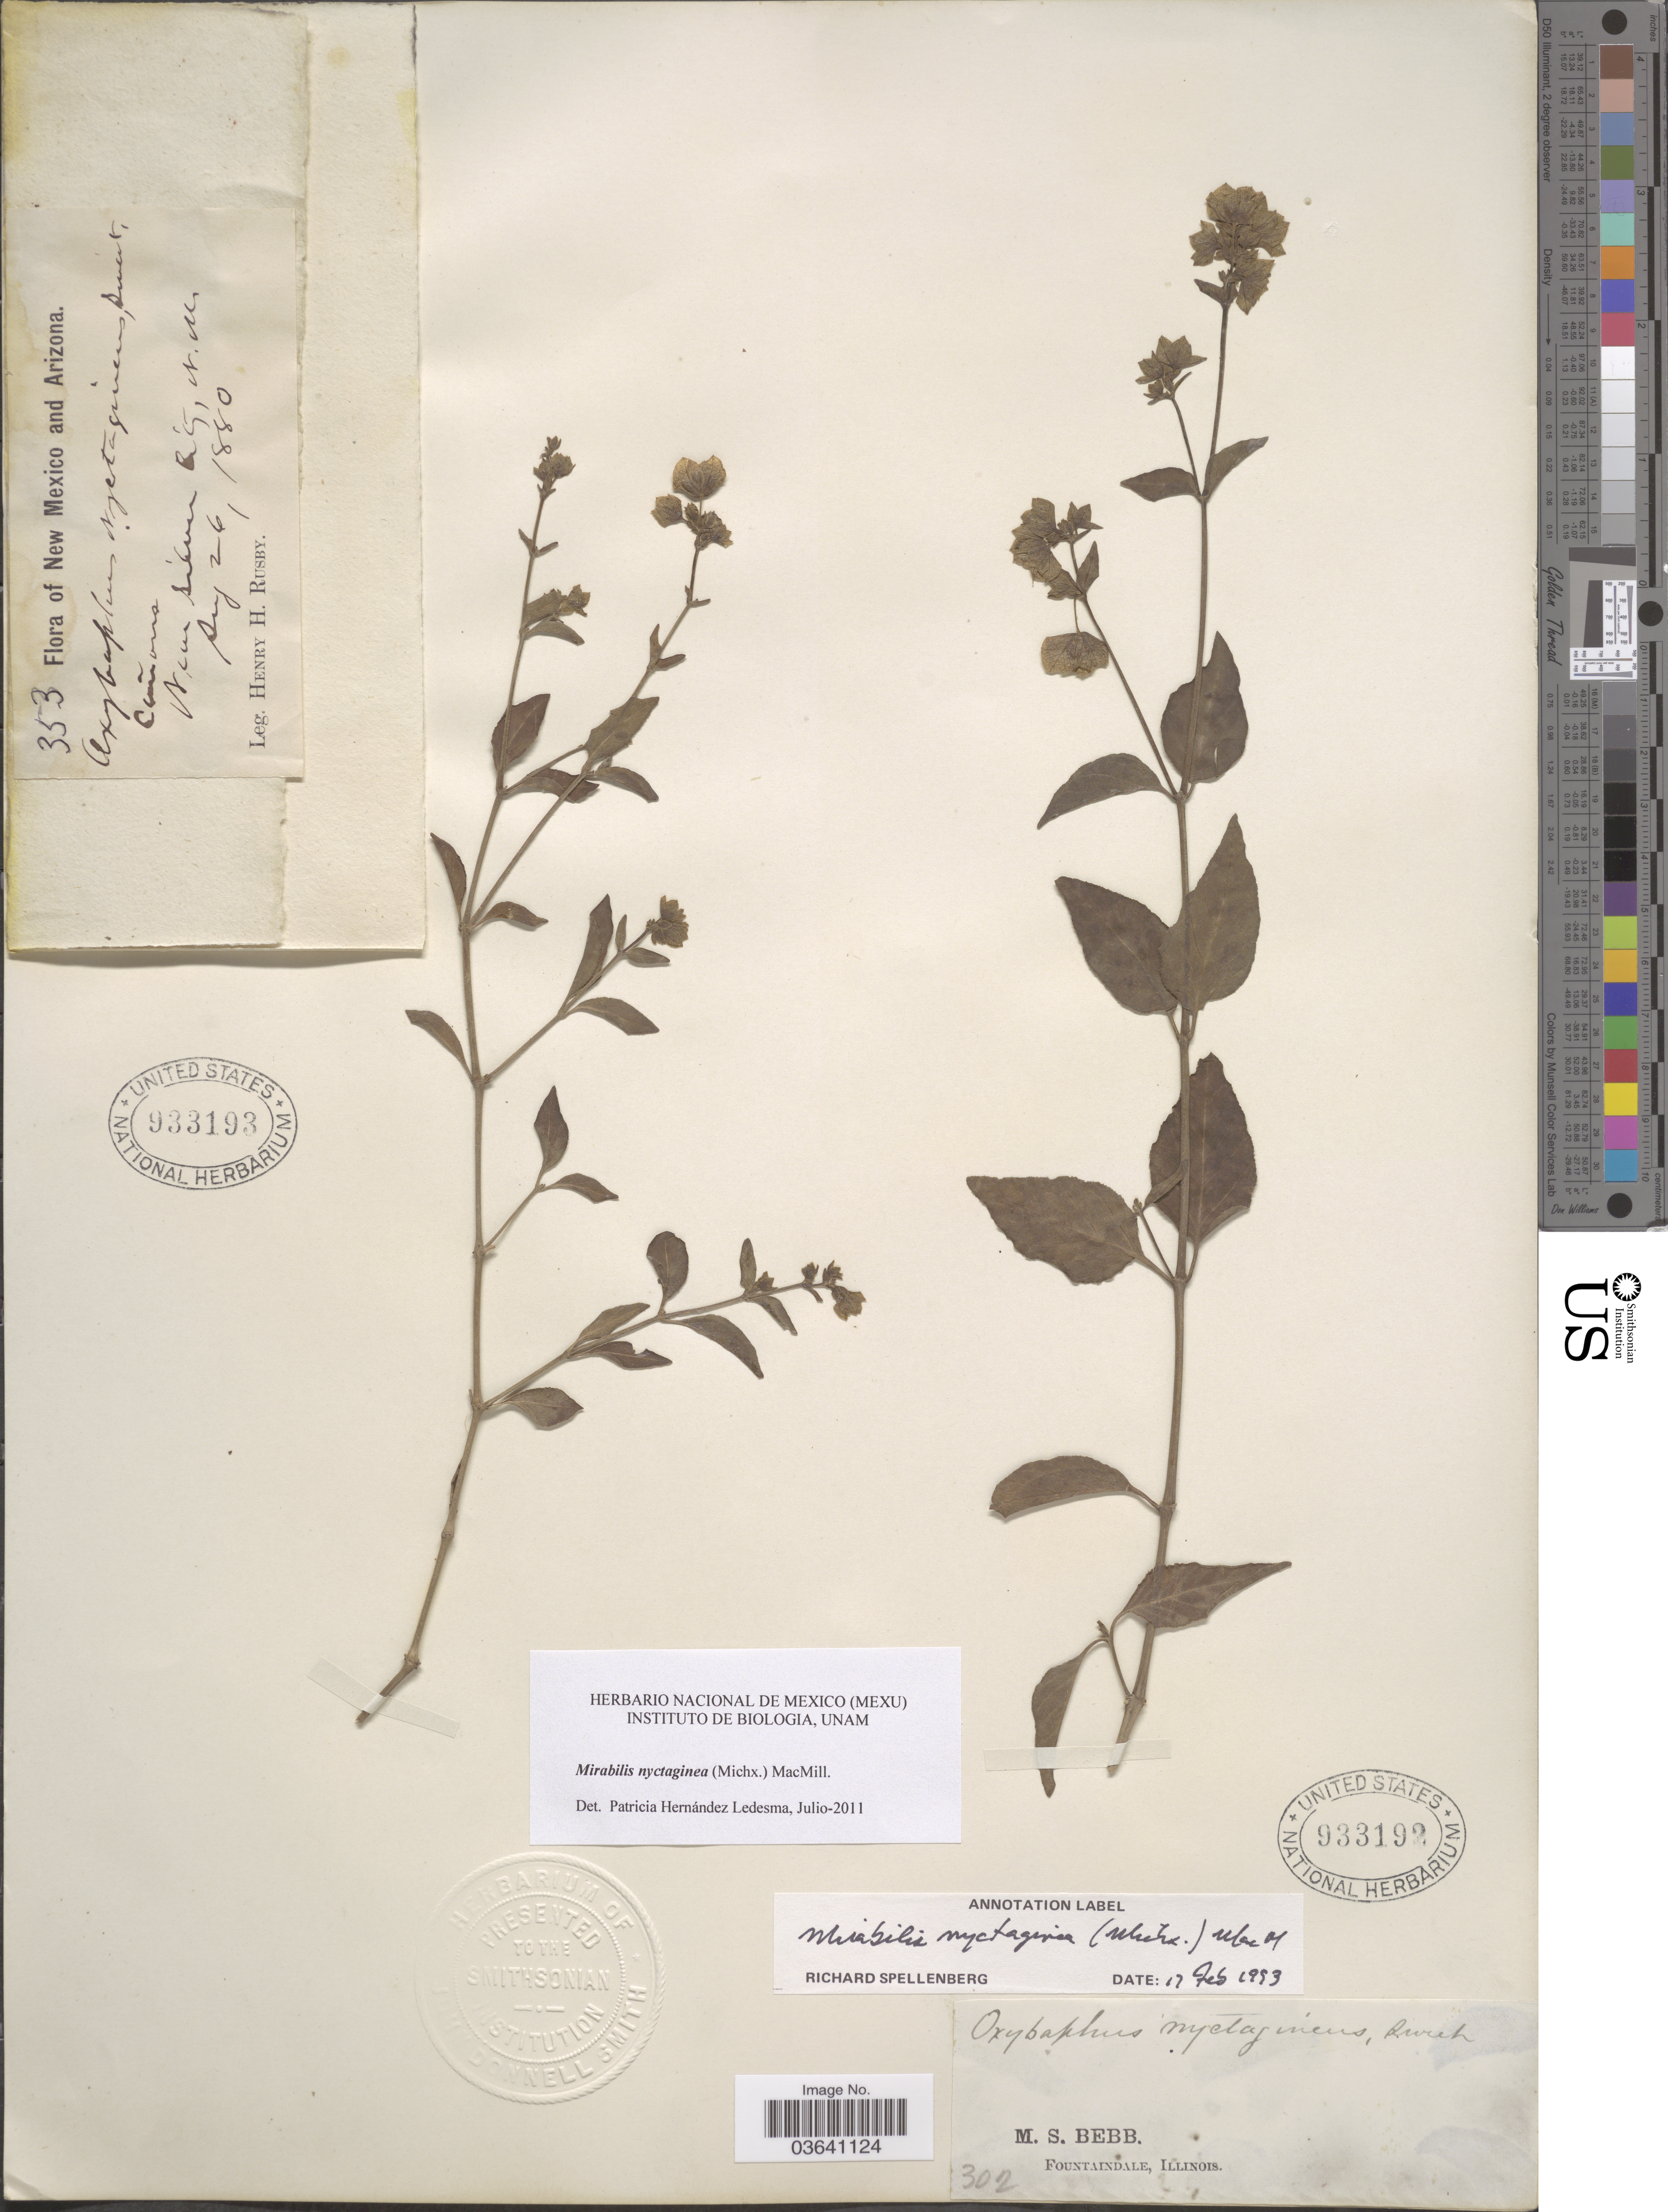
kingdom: Plantae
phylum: Tracheophyta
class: Magnoliopsida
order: Caryophyllales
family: Nyctaginaceae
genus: Mirabilis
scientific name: Mirabilis nyctaginea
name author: (Michx.) MacMill.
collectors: M. Bebb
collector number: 302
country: United States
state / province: Illinois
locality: Fountaindale [unsure placement]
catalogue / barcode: US 933192